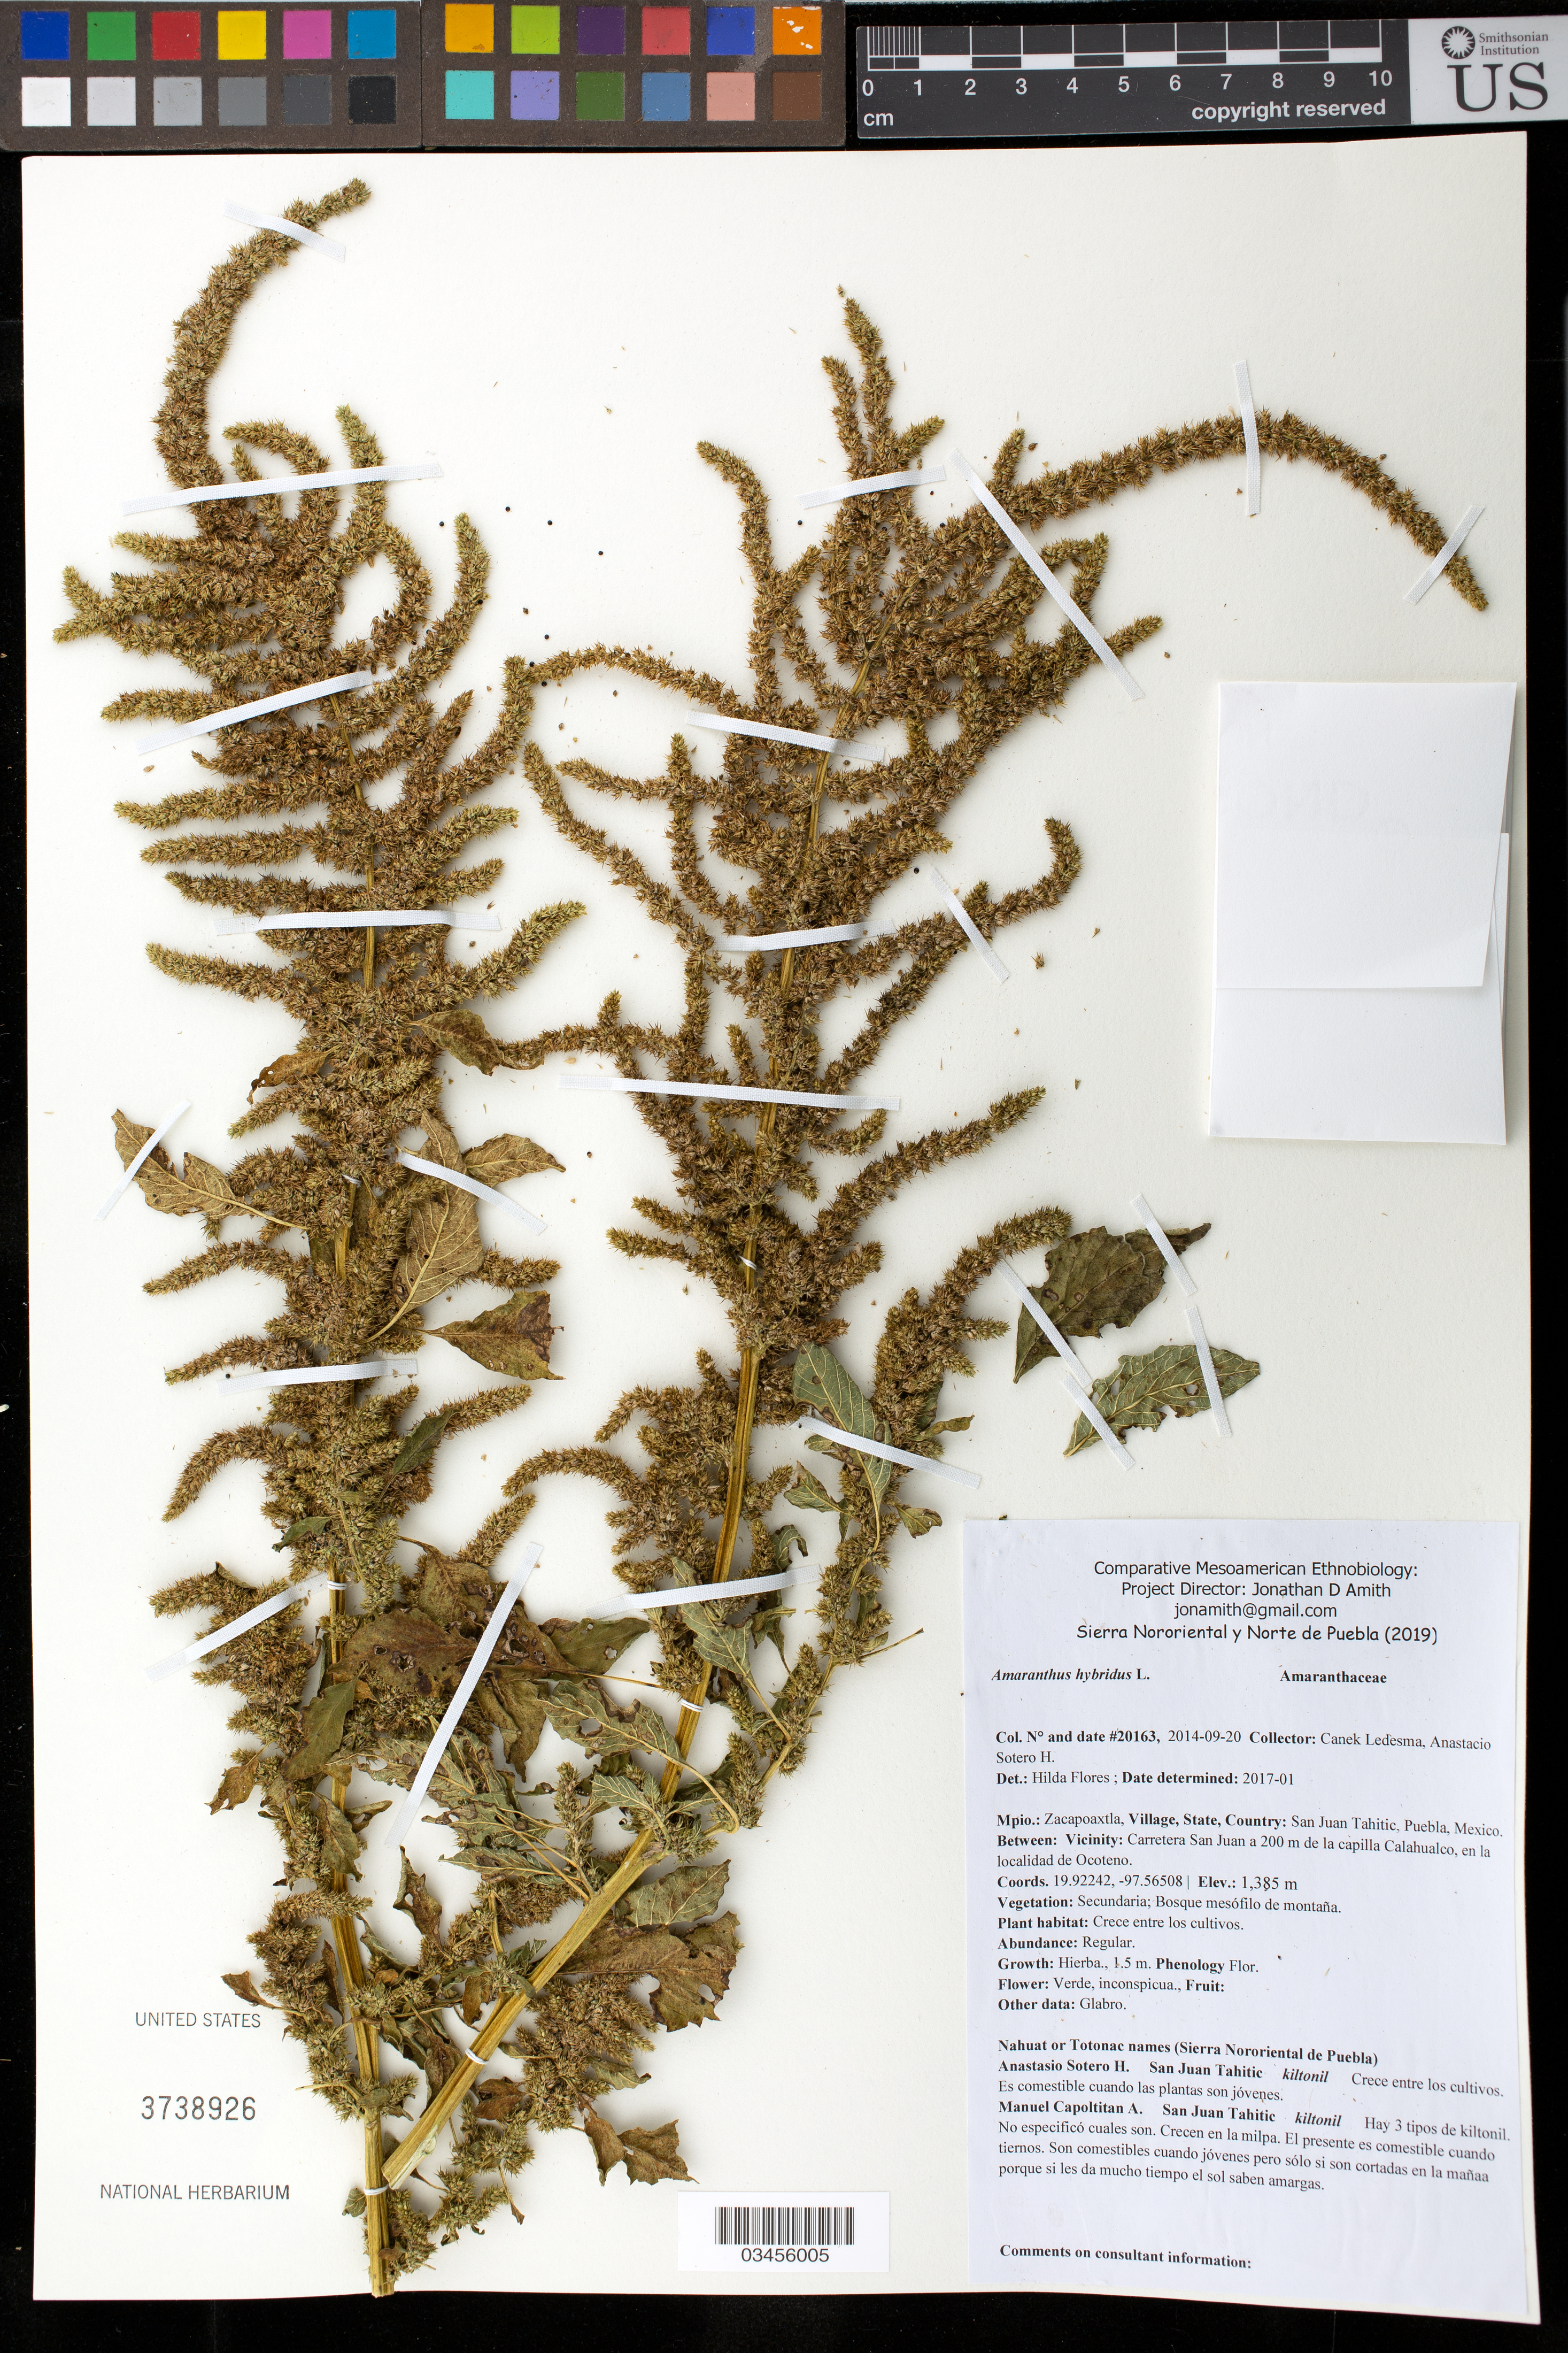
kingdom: Plantae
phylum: Tracheophyta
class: Magnoliopsida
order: Caryophyllales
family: Amaranthaceae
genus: Amaranthus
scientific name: Amaranthus hybridus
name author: L.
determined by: Flores, H.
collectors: Canek Ledesma C.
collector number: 20163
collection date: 2014-09-20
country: México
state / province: Puebla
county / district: Zacapoaxtla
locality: PUEBLO: San Juan Tahitic; LOCALIDAD EXACTA: Carretera San Juan a 200 m de la capilla Calahualco, en la localidad de Ocoteno.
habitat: Bosque mesófilo de montaña; crece entre los cultivos.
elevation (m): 1385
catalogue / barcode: US 3738926